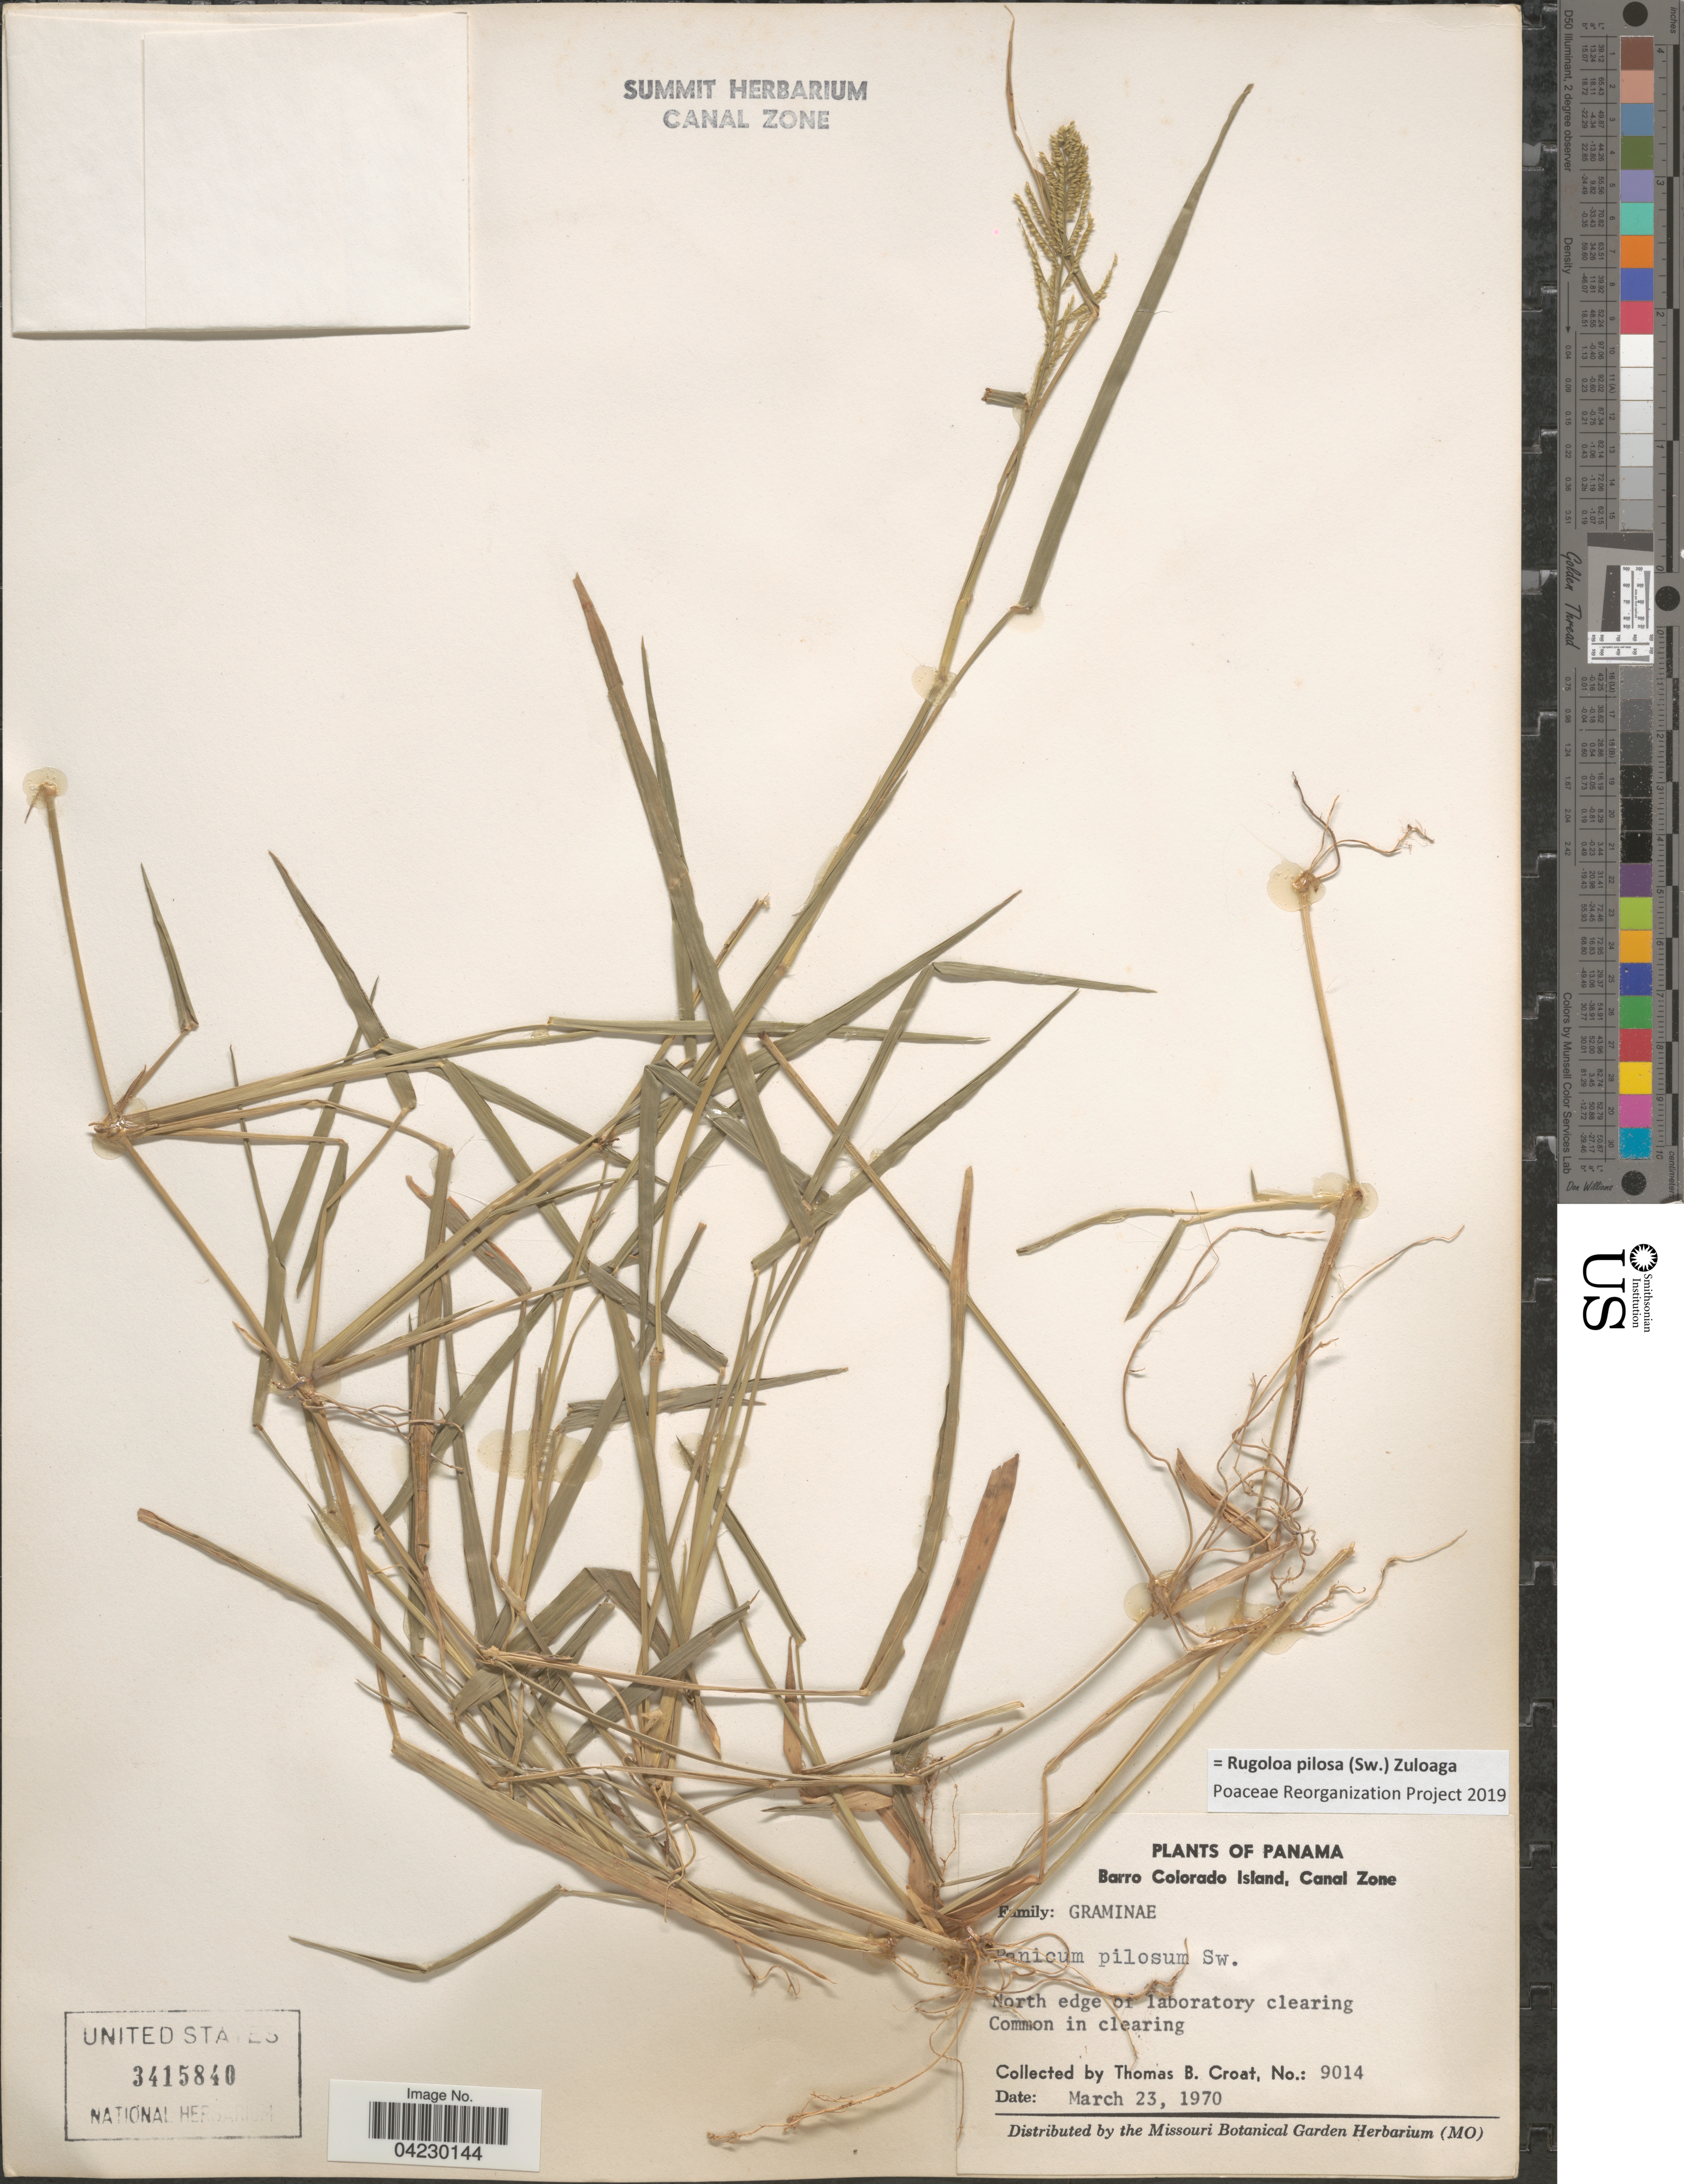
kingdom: Plantae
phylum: Tracheophyta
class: Liliopsida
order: Poales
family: Poaceae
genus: Rugoloa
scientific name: Rugoloa pilosa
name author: (Sw.) Zuloaga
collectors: T. B. Croat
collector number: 9014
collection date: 1970-03-23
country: Panama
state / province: Colón / Panamá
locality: Barro Colorado Island, Canal Zone. North edge of laboratory clearing. Common in clearing.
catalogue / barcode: US 3415840